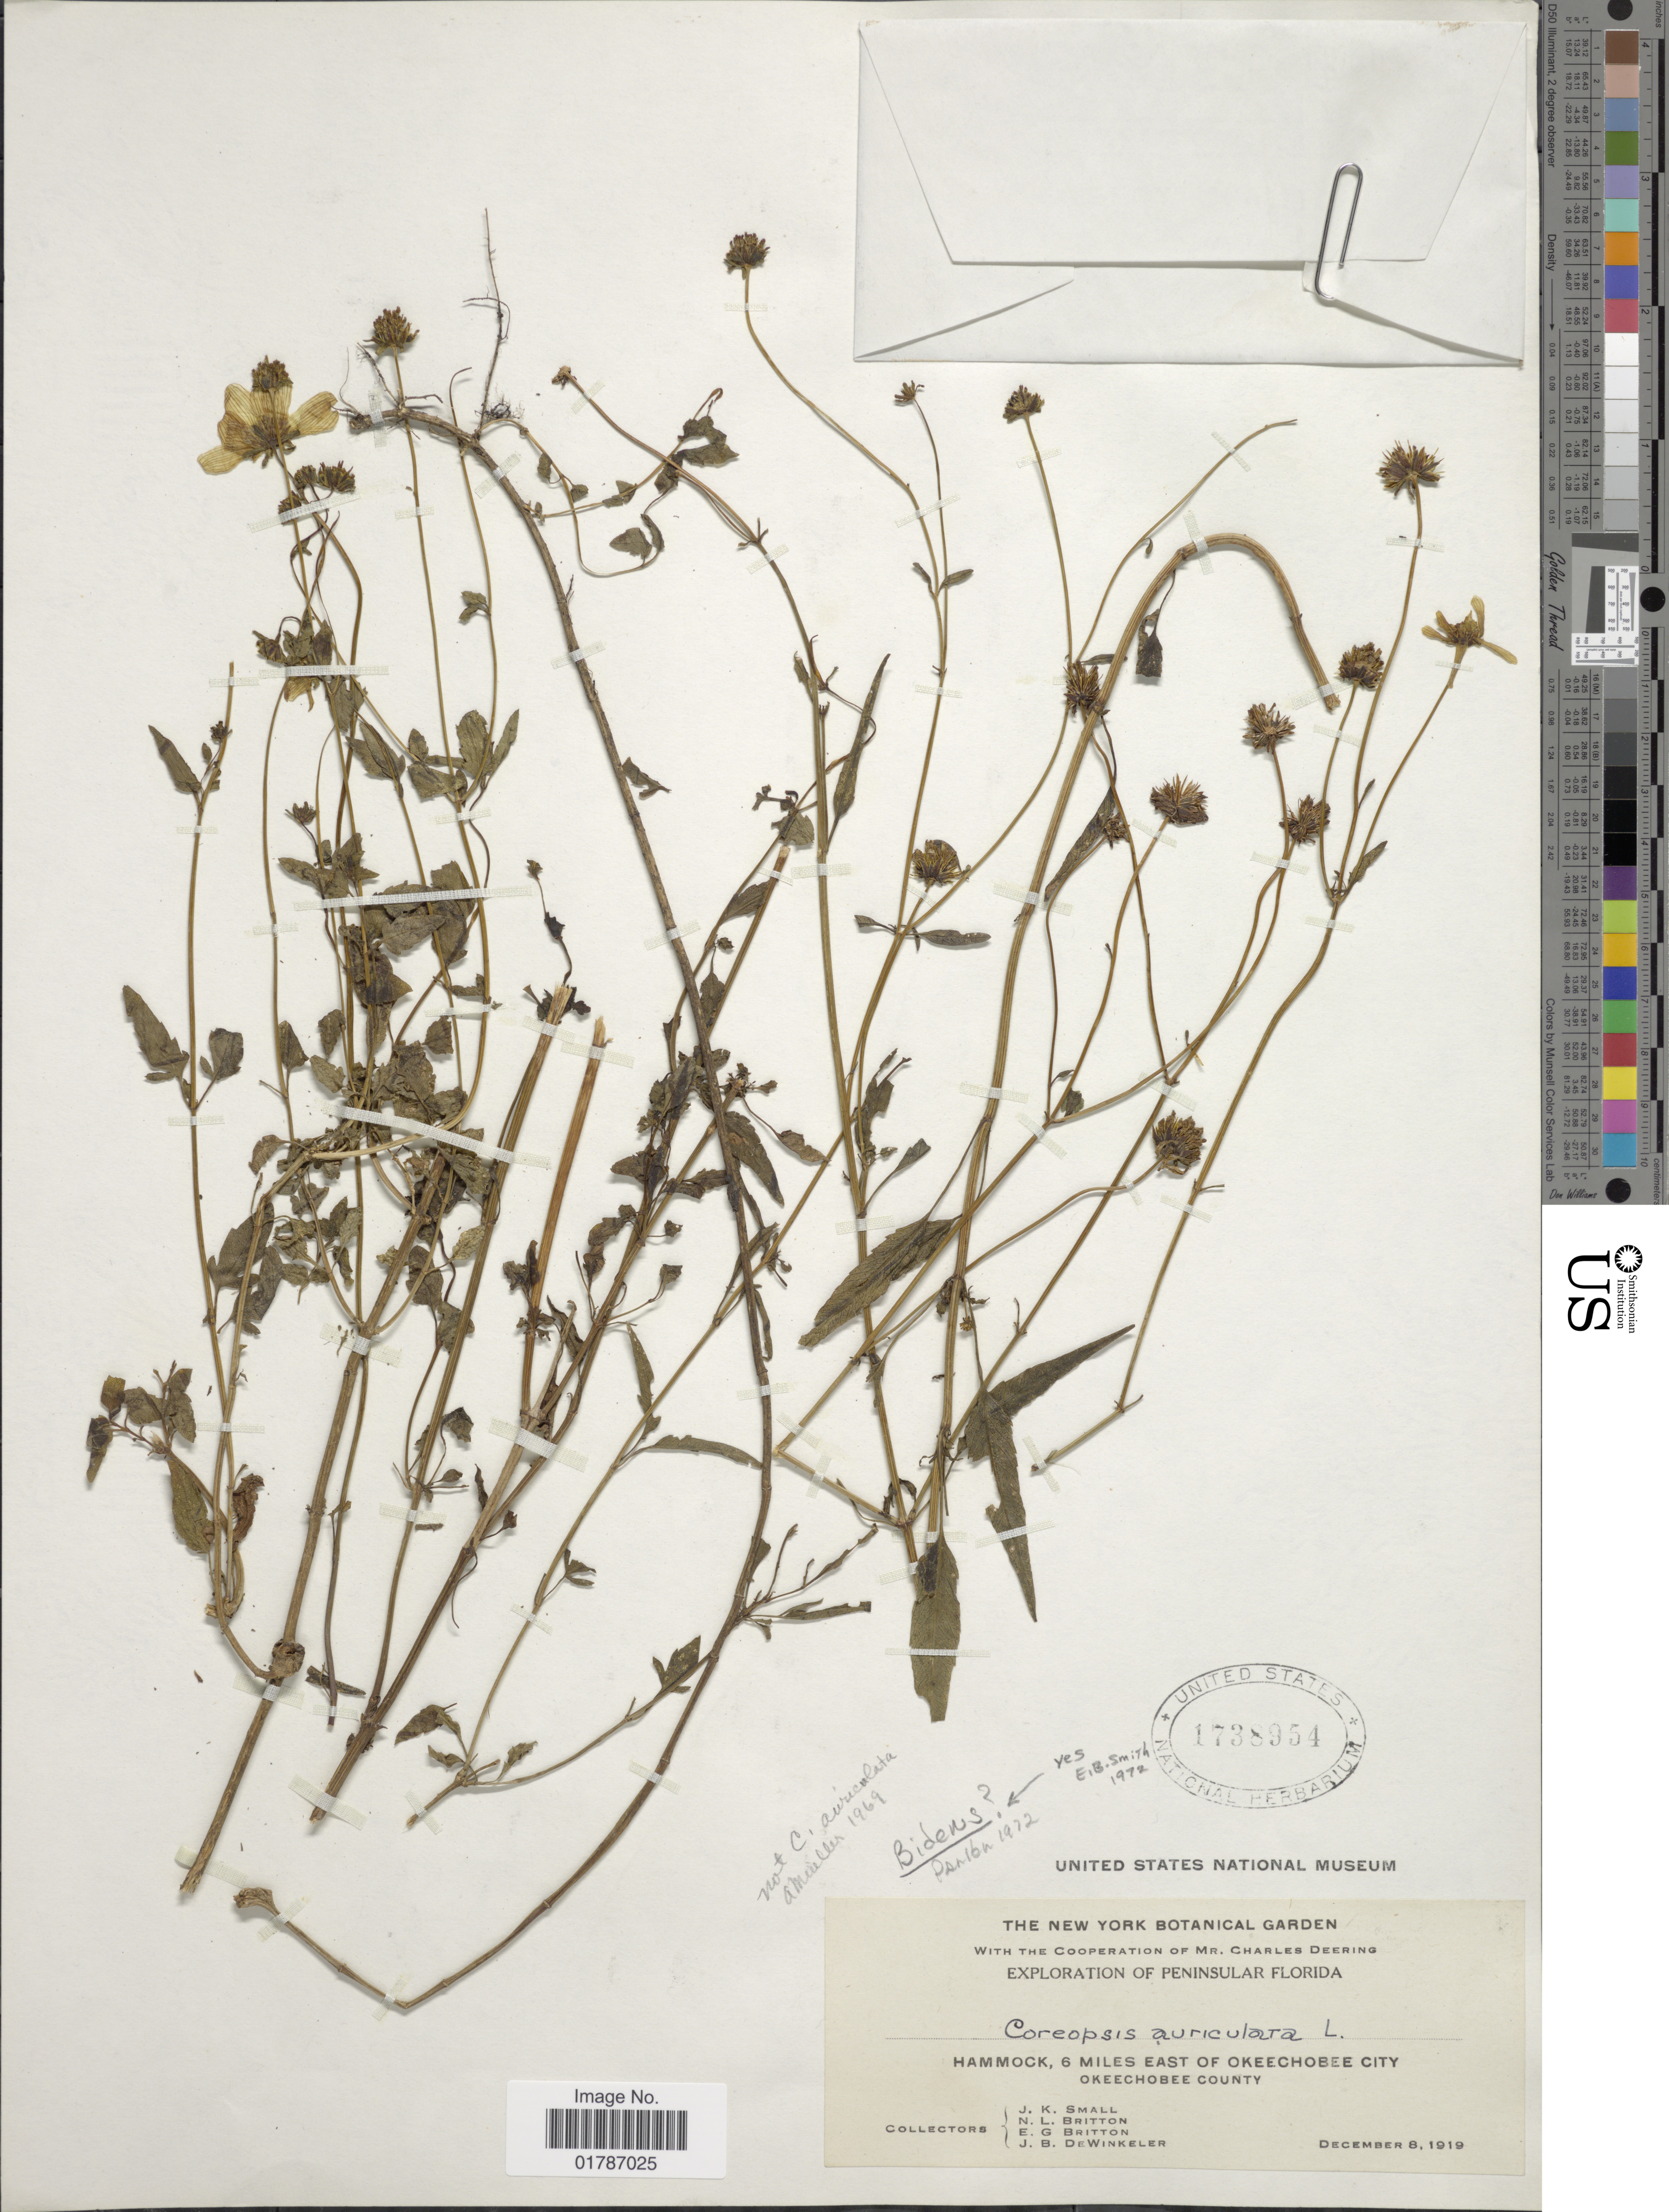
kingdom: Plantae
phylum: Tracheophyta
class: Magnoliopsida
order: Asterales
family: Asteraceae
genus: Bidens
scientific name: Bidens sp.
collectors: J. K. Small, N. Britton, E. G. Britton & J. B. Dewinkeler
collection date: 1919-12-08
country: United States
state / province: Florida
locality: Peninsular Florida, Hammock, 6 miles east of Okeechobee City, Okeechobee City, Okeechobee County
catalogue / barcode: US 1738954